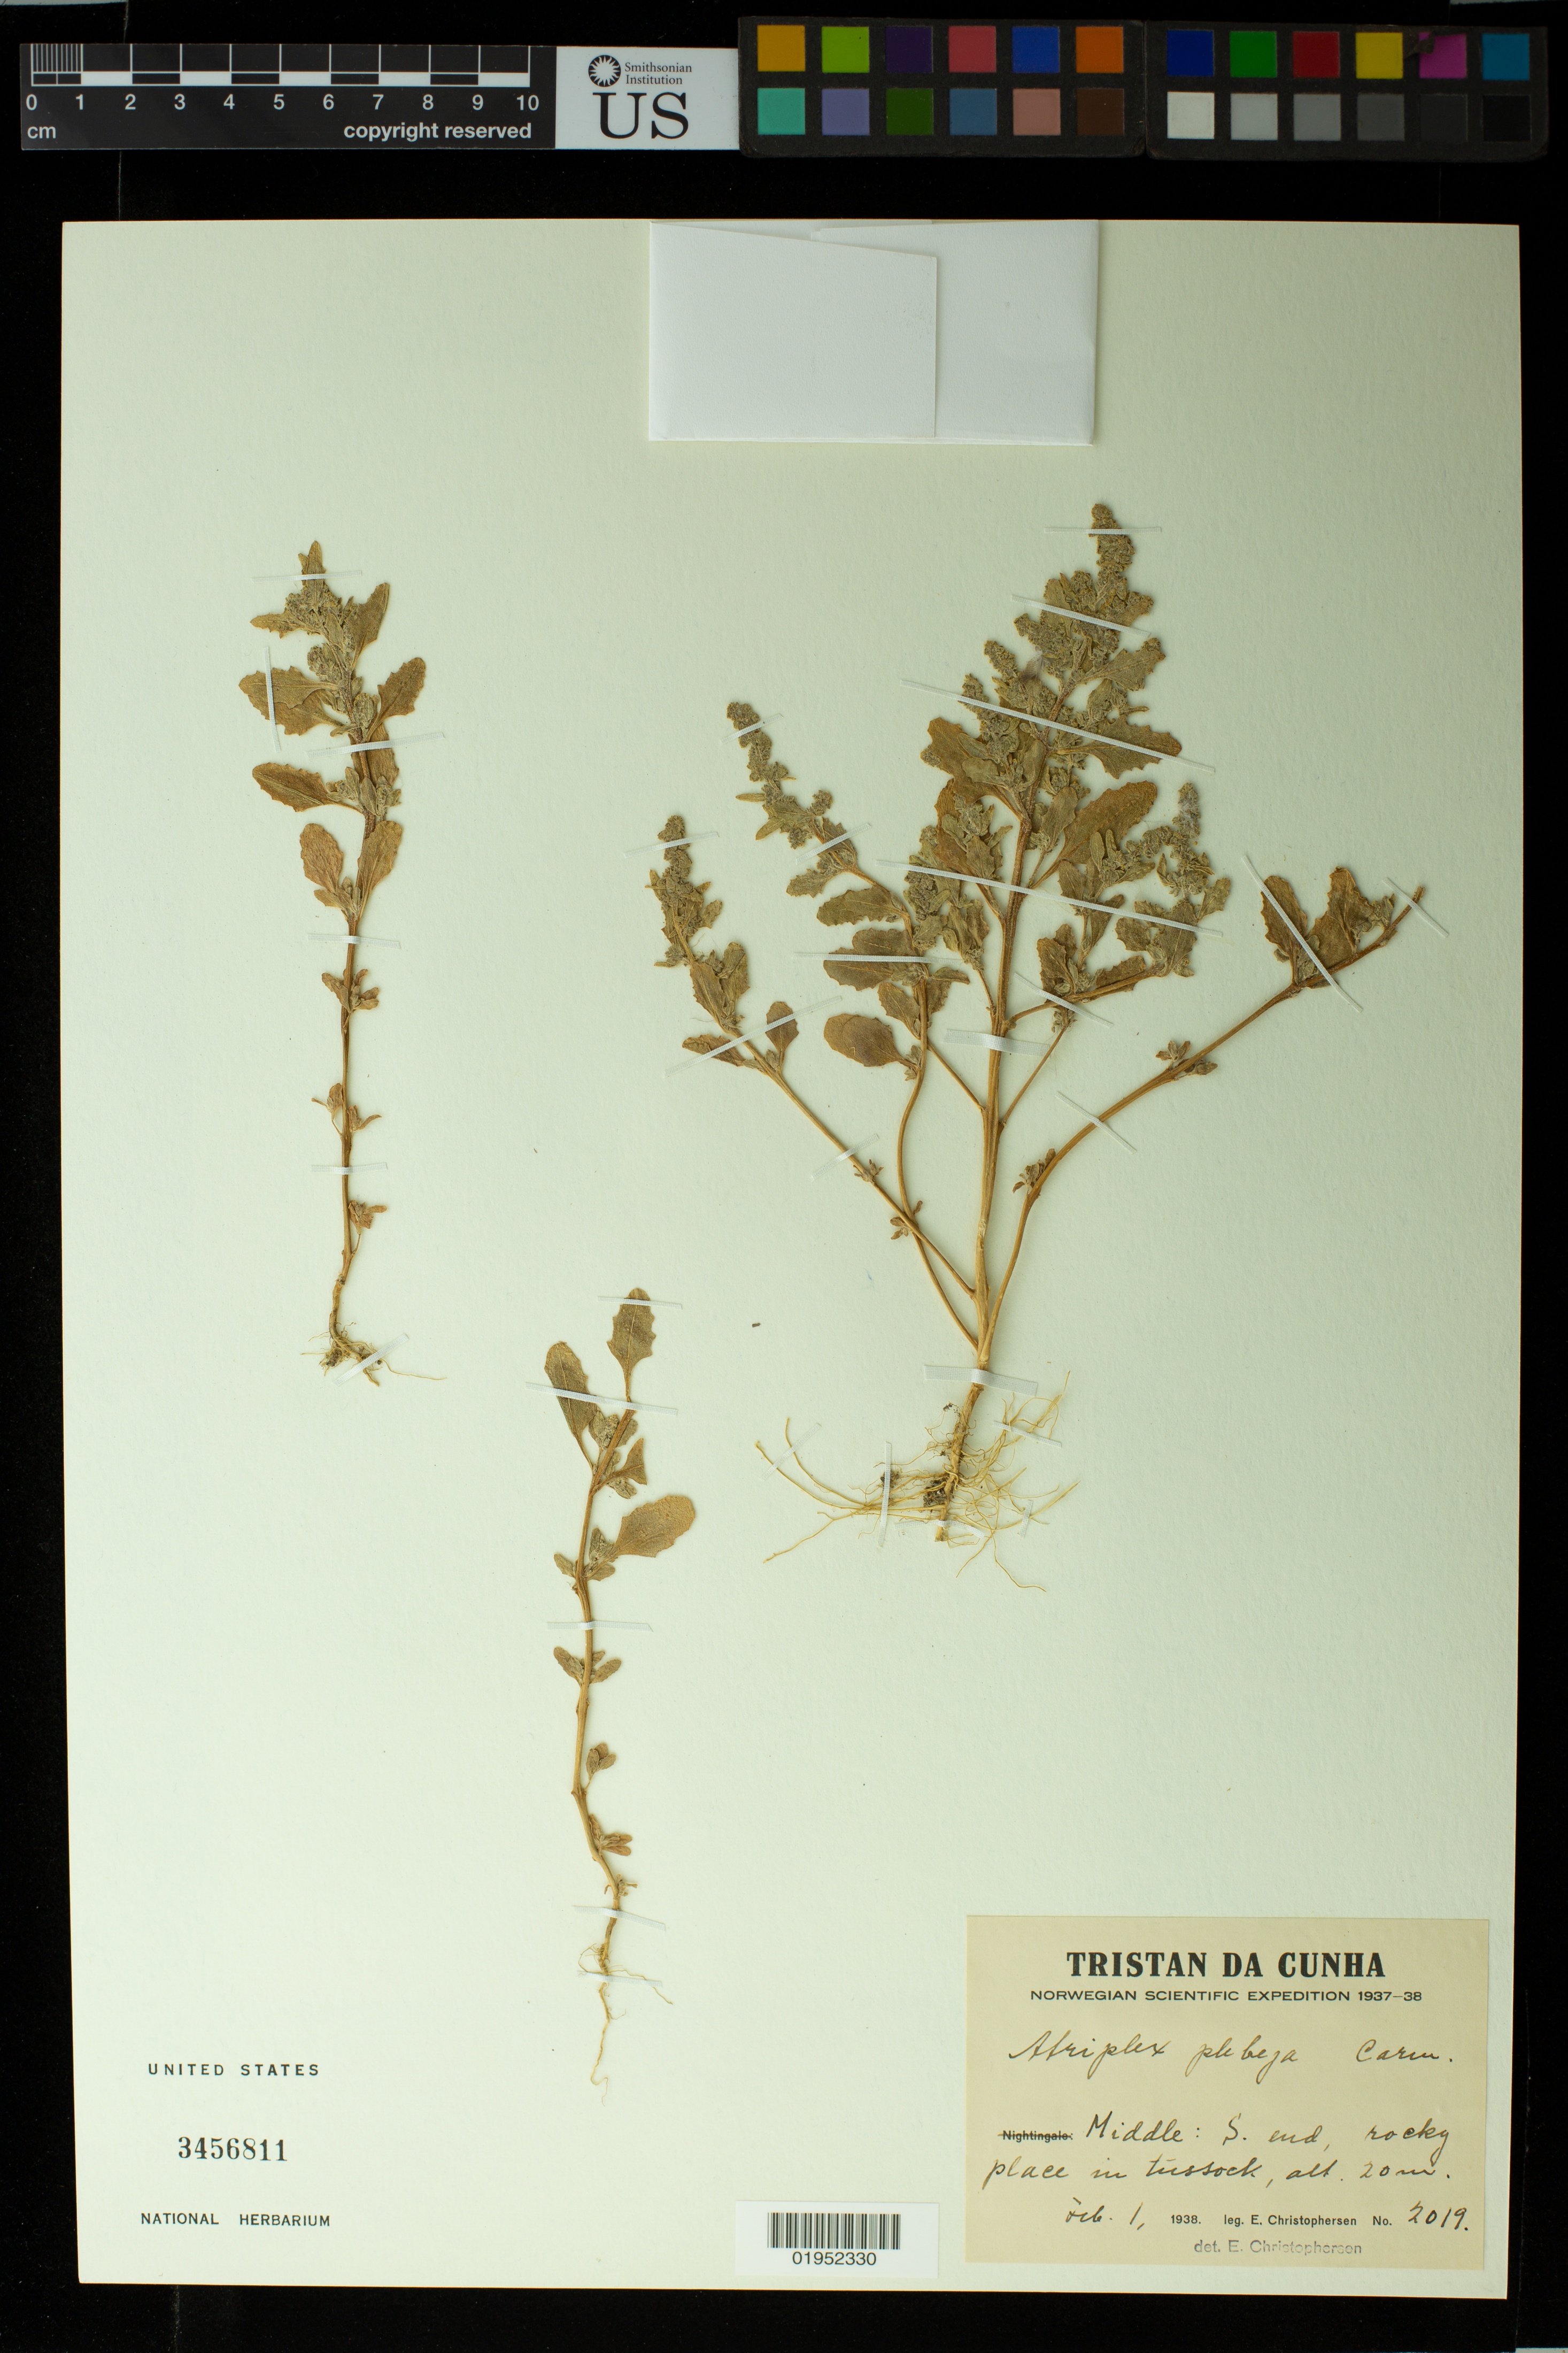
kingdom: Plantae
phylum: Tracheophyta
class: Magnoliopsida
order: Caryophyllales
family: Amaranthaceae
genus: Atriplex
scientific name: Atriplex plebeja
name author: Carmich.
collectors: E. Christophersen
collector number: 2019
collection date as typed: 1 Feb 1938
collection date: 1938-02-01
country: St. Helena Islands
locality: Middle: South end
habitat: Rocky place in tussock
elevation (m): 20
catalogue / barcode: US 3456811